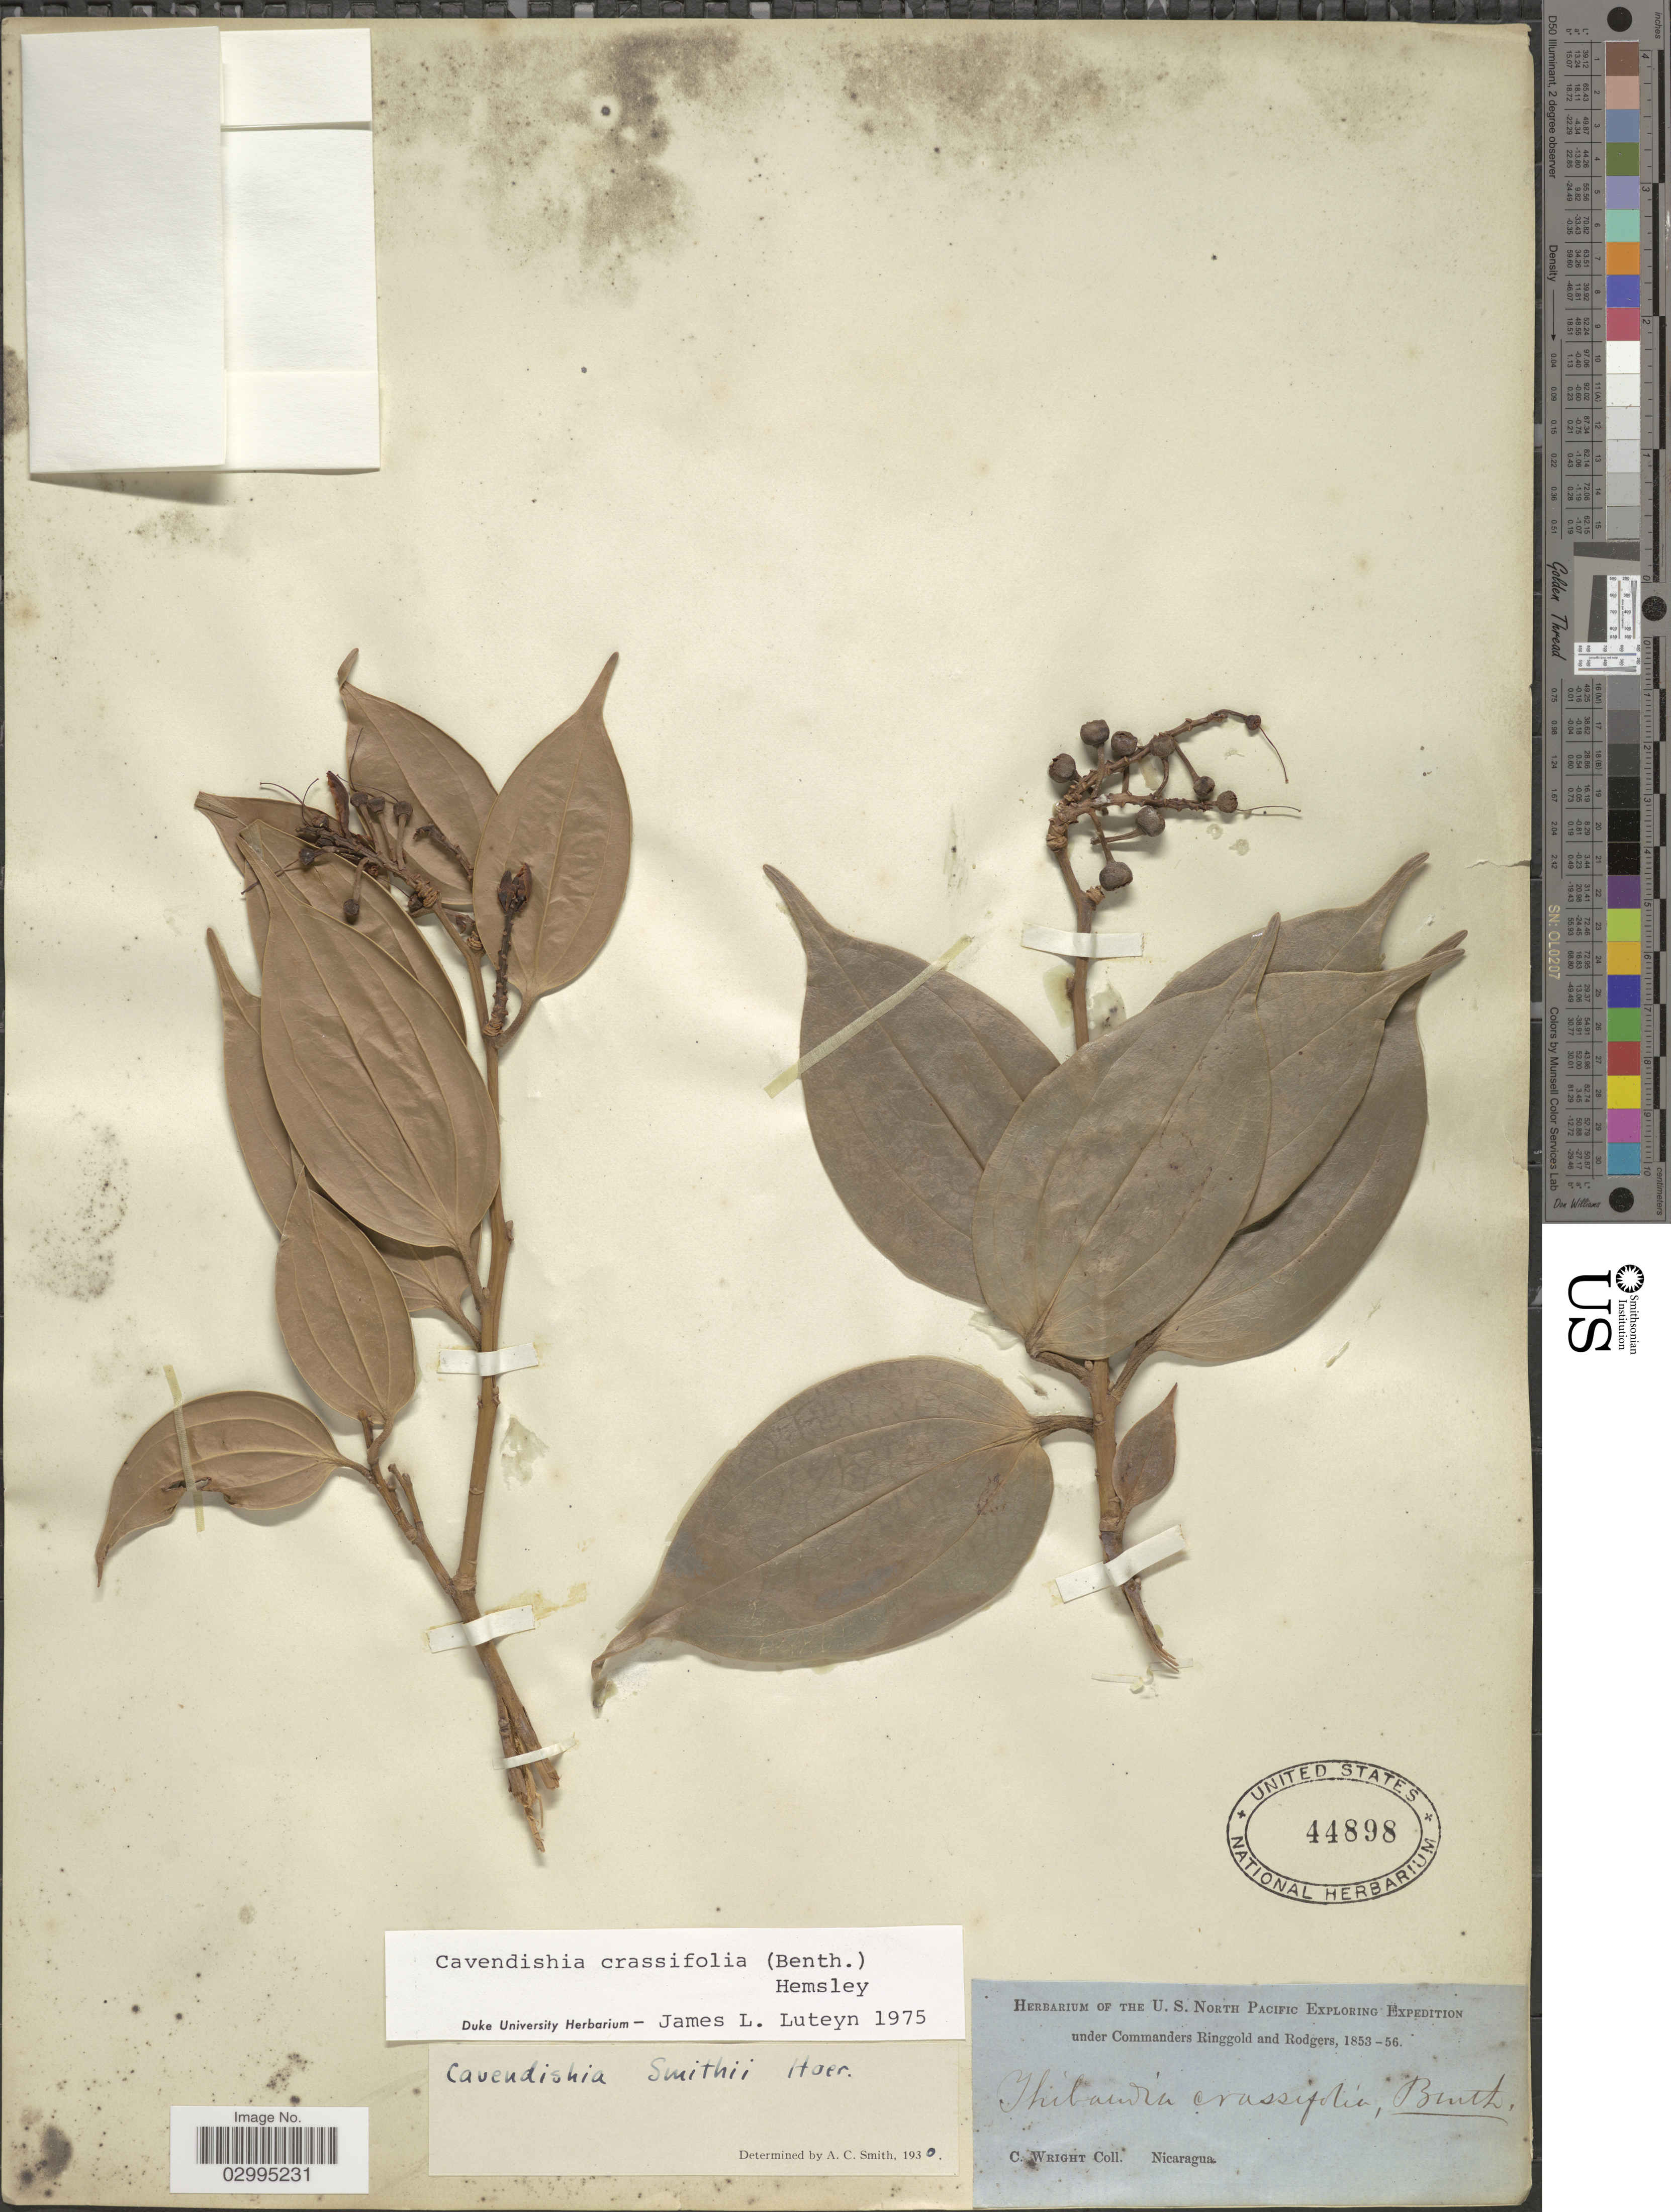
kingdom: Plantae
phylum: Tracheophyta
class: Magnoliopsida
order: Ericales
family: Ericaceae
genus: Cavendishia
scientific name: Cavendishia crassifolia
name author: (Benth.) Hemsl.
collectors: C. Wright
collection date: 1853/1856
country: Nicaragua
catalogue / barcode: US 44898